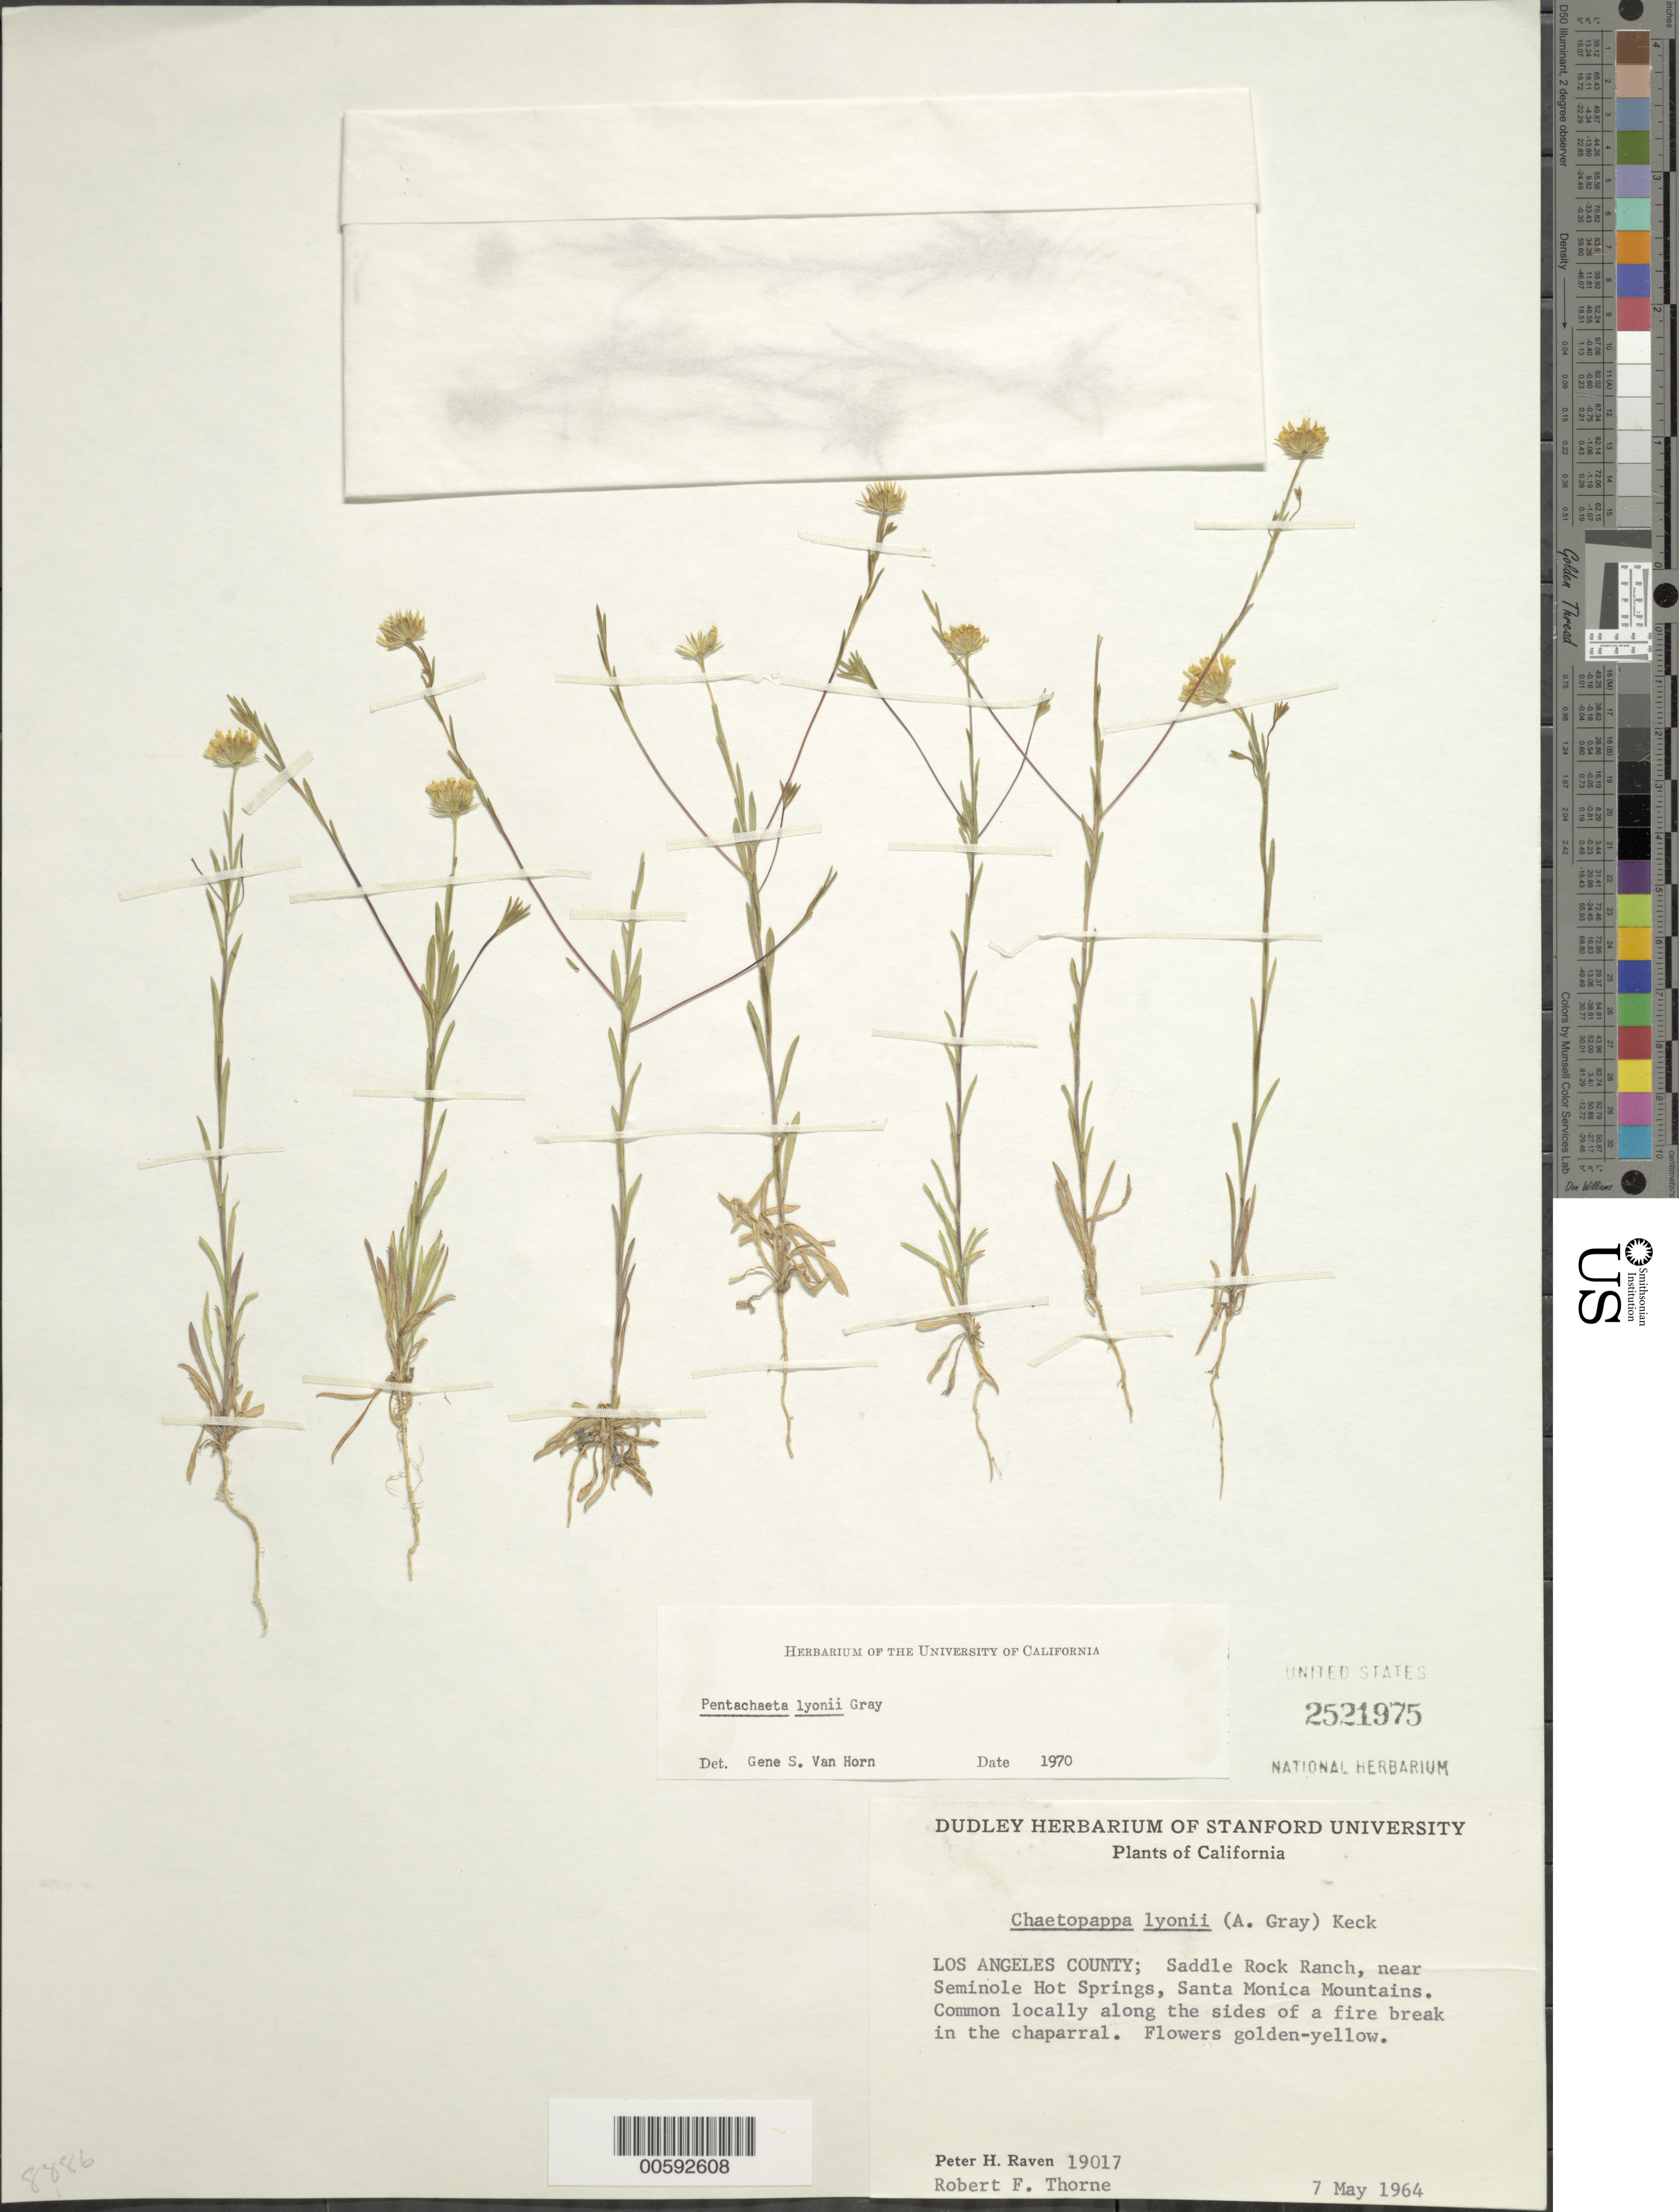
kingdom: Plantae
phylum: Tracheophyta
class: Magnoliopsida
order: Asterales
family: Asteraceae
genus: Pentachaeta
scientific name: Pentachaeta lyonii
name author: A. Gray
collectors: P. H. Raven & R. F. Thorne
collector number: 19017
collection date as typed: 07 May 1964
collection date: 1964-05-07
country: United States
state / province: California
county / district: Los Angeles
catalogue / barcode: US 2521975